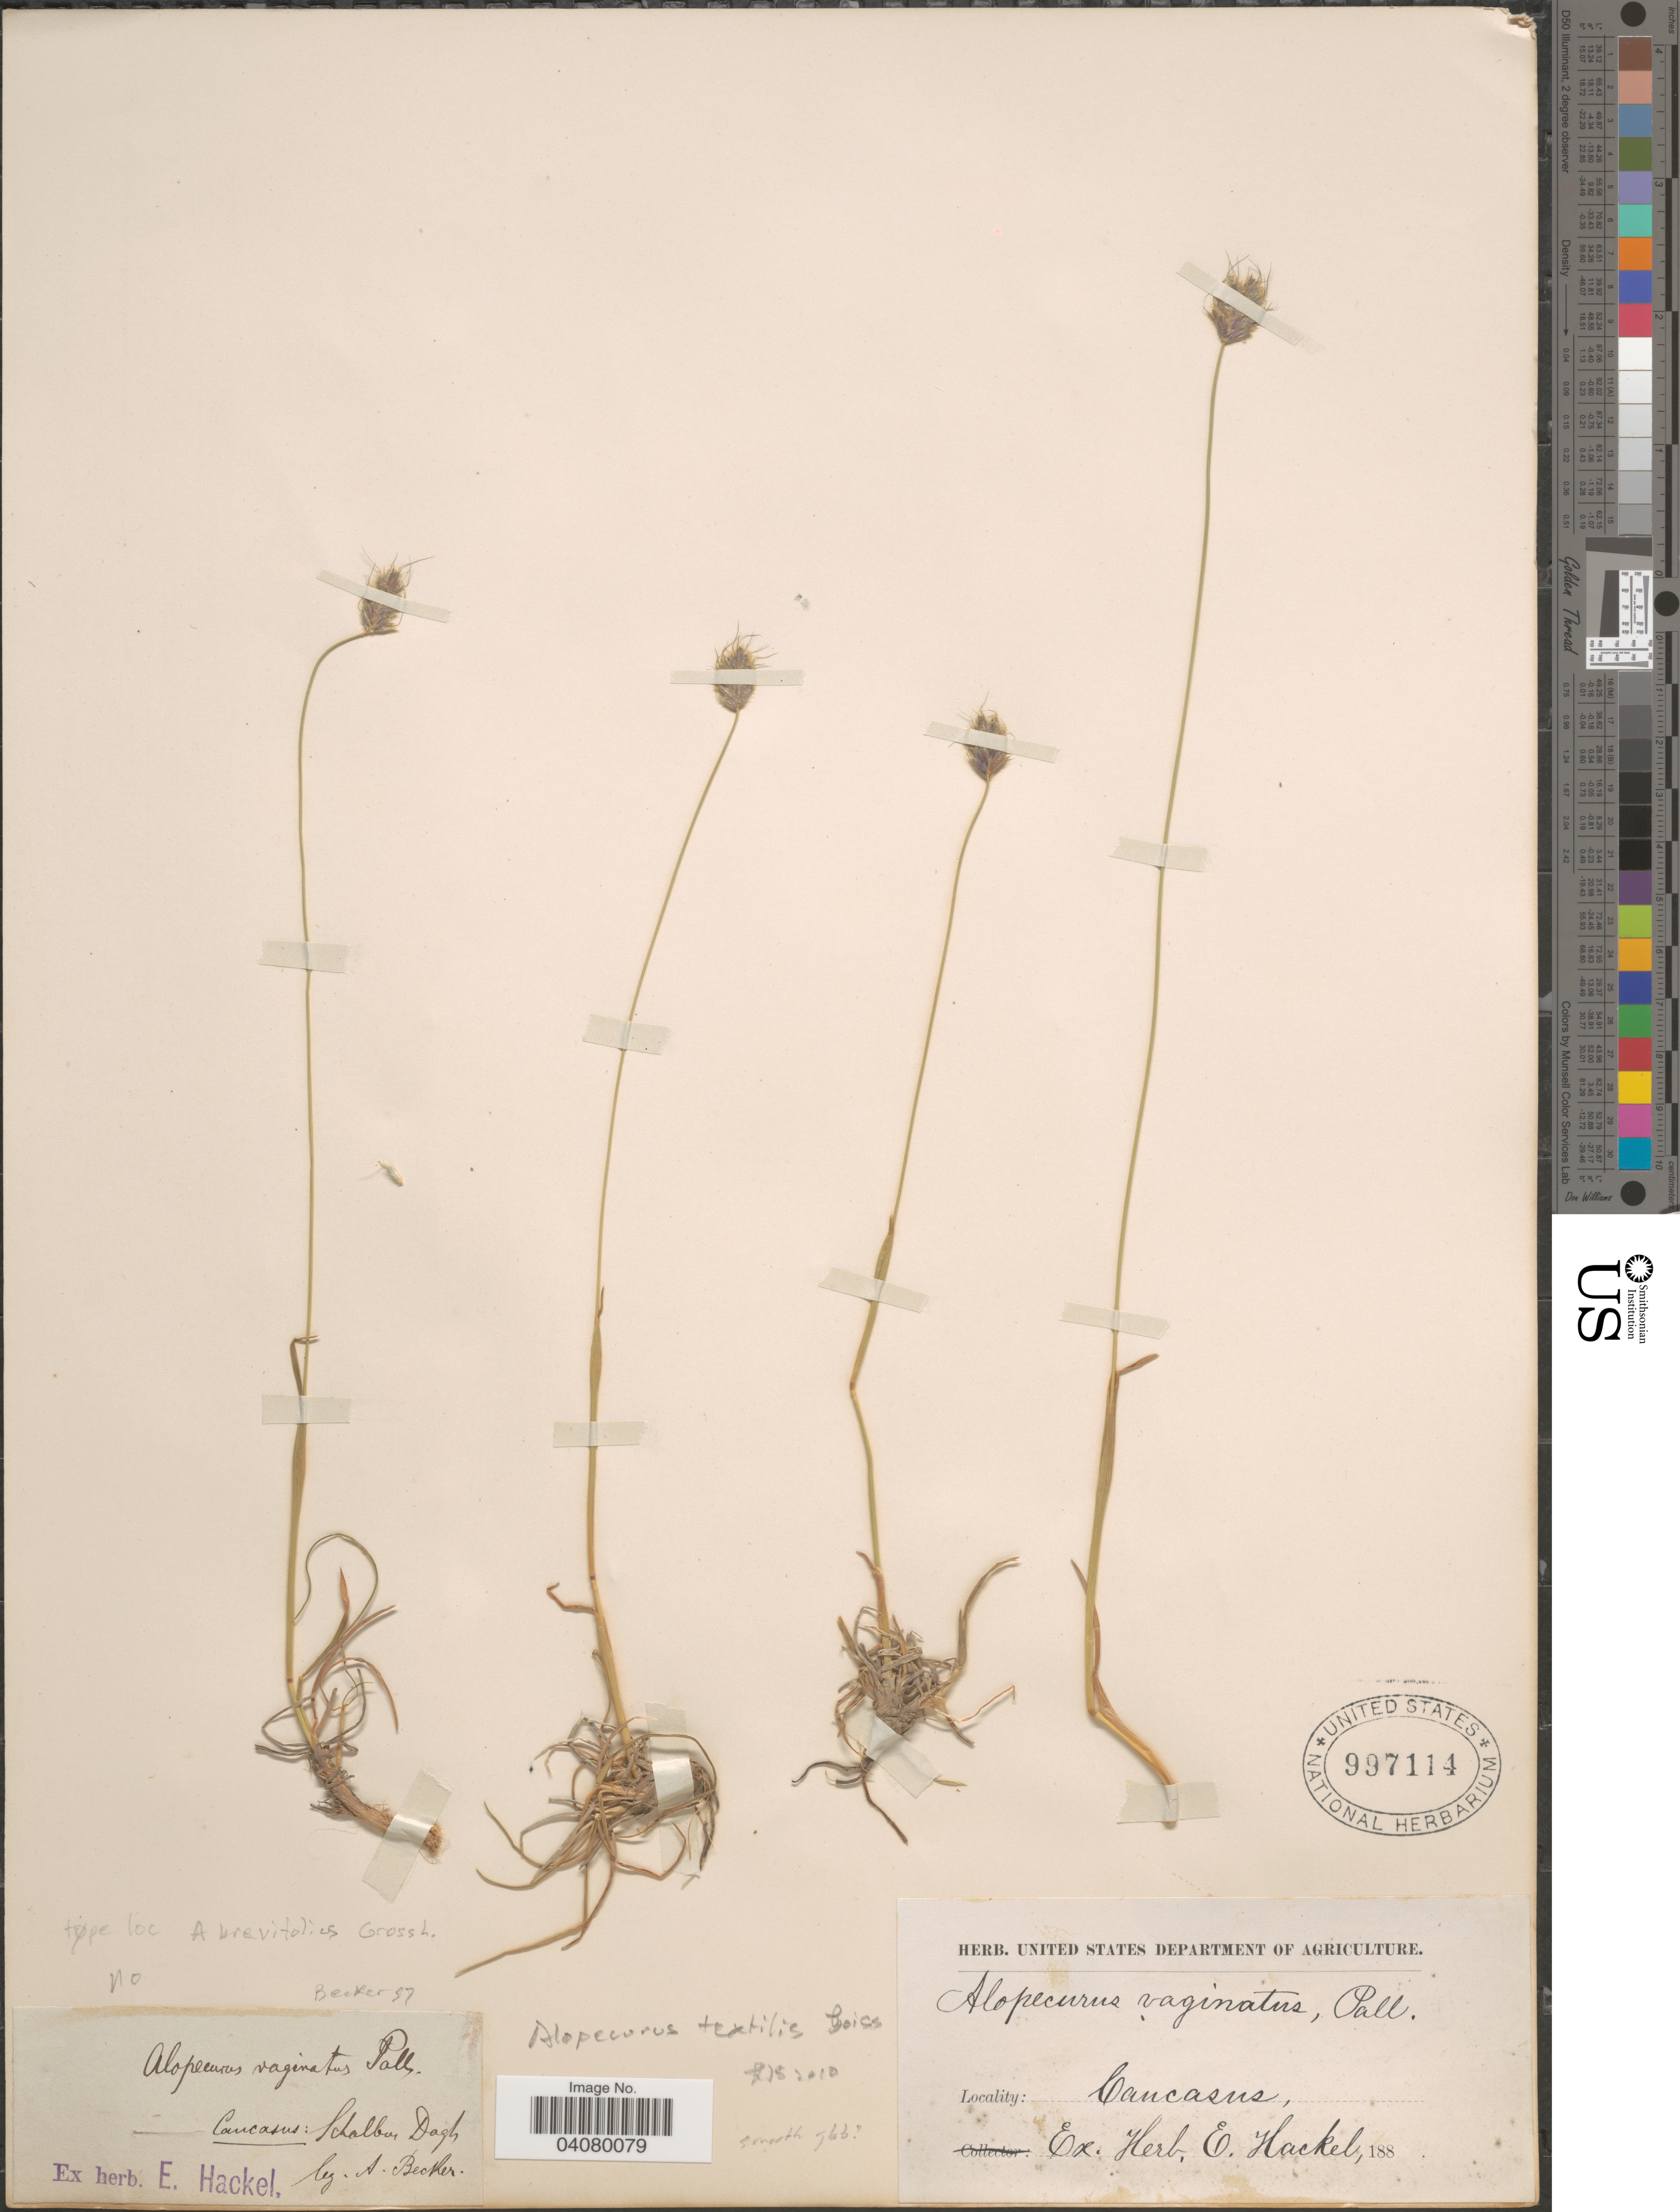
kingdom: Plantae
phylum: Tracheophyta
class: Liliopsida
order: Poales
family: Poaceae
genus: Alopecurus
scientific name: Alopecurus textilis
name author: Boiss.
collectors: A. Becker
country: Russian Federation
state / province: Dagestan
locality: Caucasus: Schalbus Dagh.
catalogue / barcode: US 997114